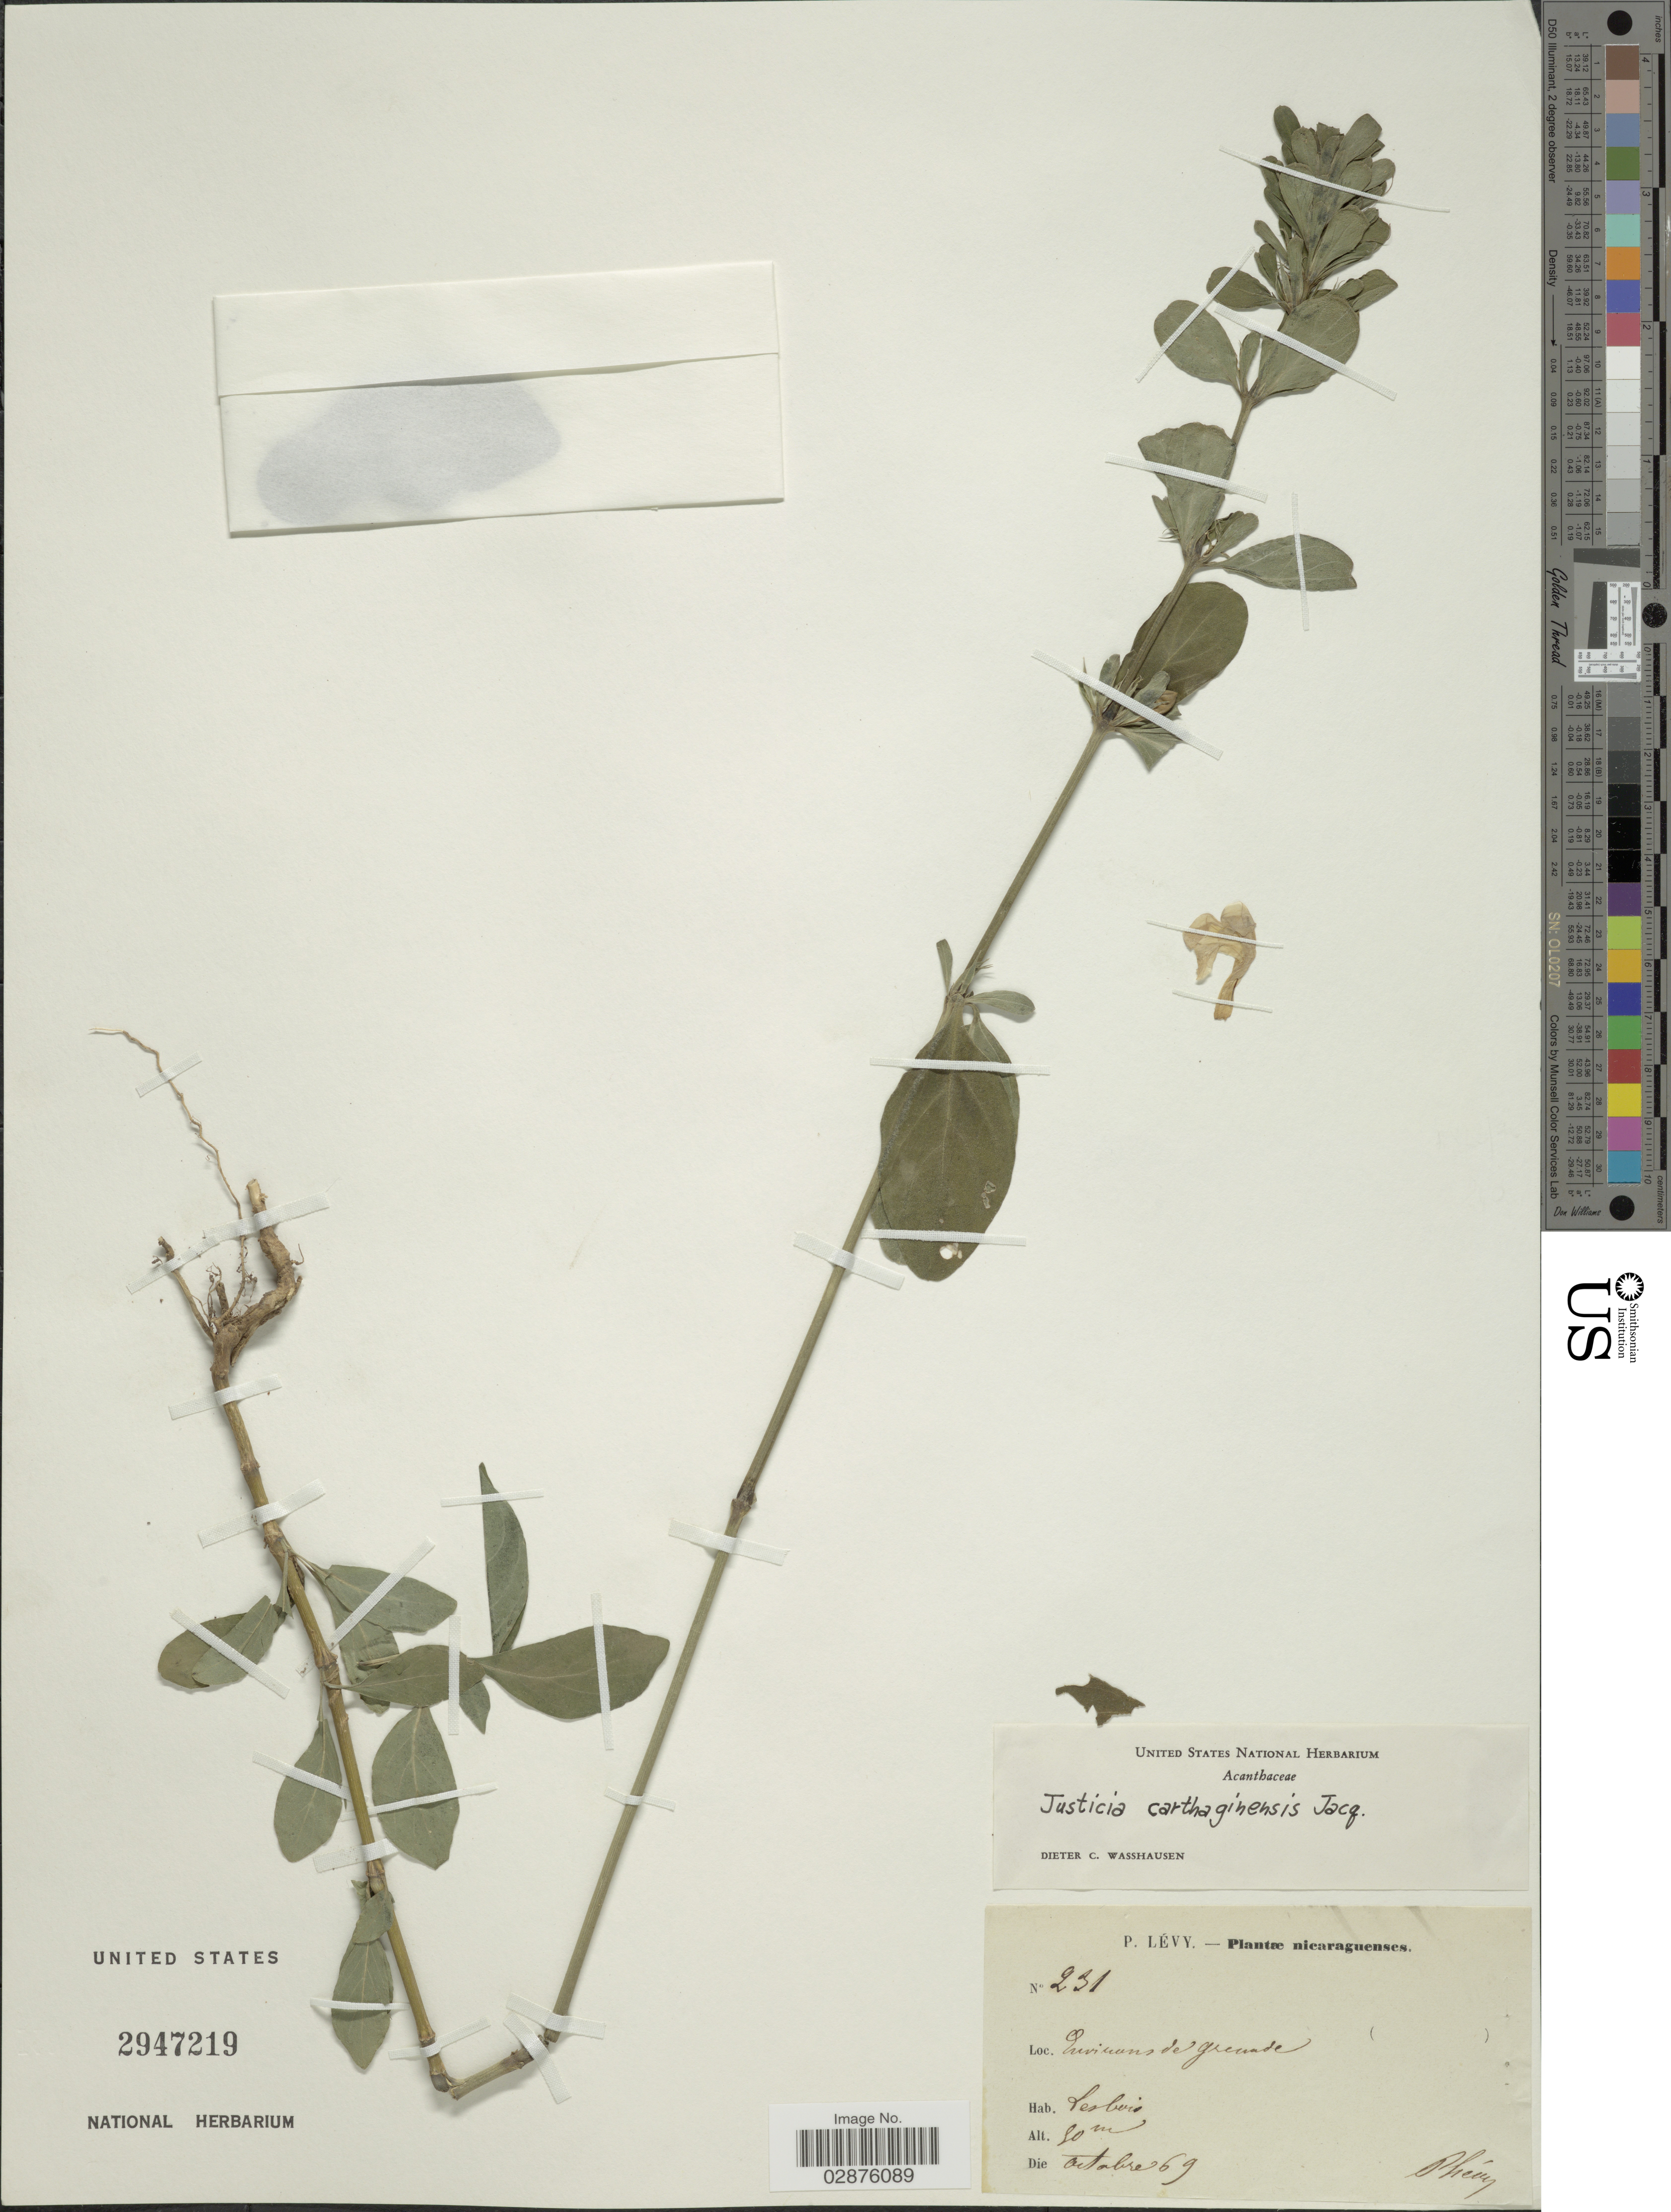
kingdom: Plantae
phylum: Tracheophyta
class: Magnoliopsida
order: Lamiales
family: Acanthaceae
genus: Justicia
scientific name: Justicia carthaginensis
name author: Jacq.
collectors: P. Lévy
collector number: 231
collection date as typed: Transcribed d/m/y: /10/69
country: Nicaragua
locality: Environs de Grenade.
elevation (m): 80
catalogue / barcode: US 2947219